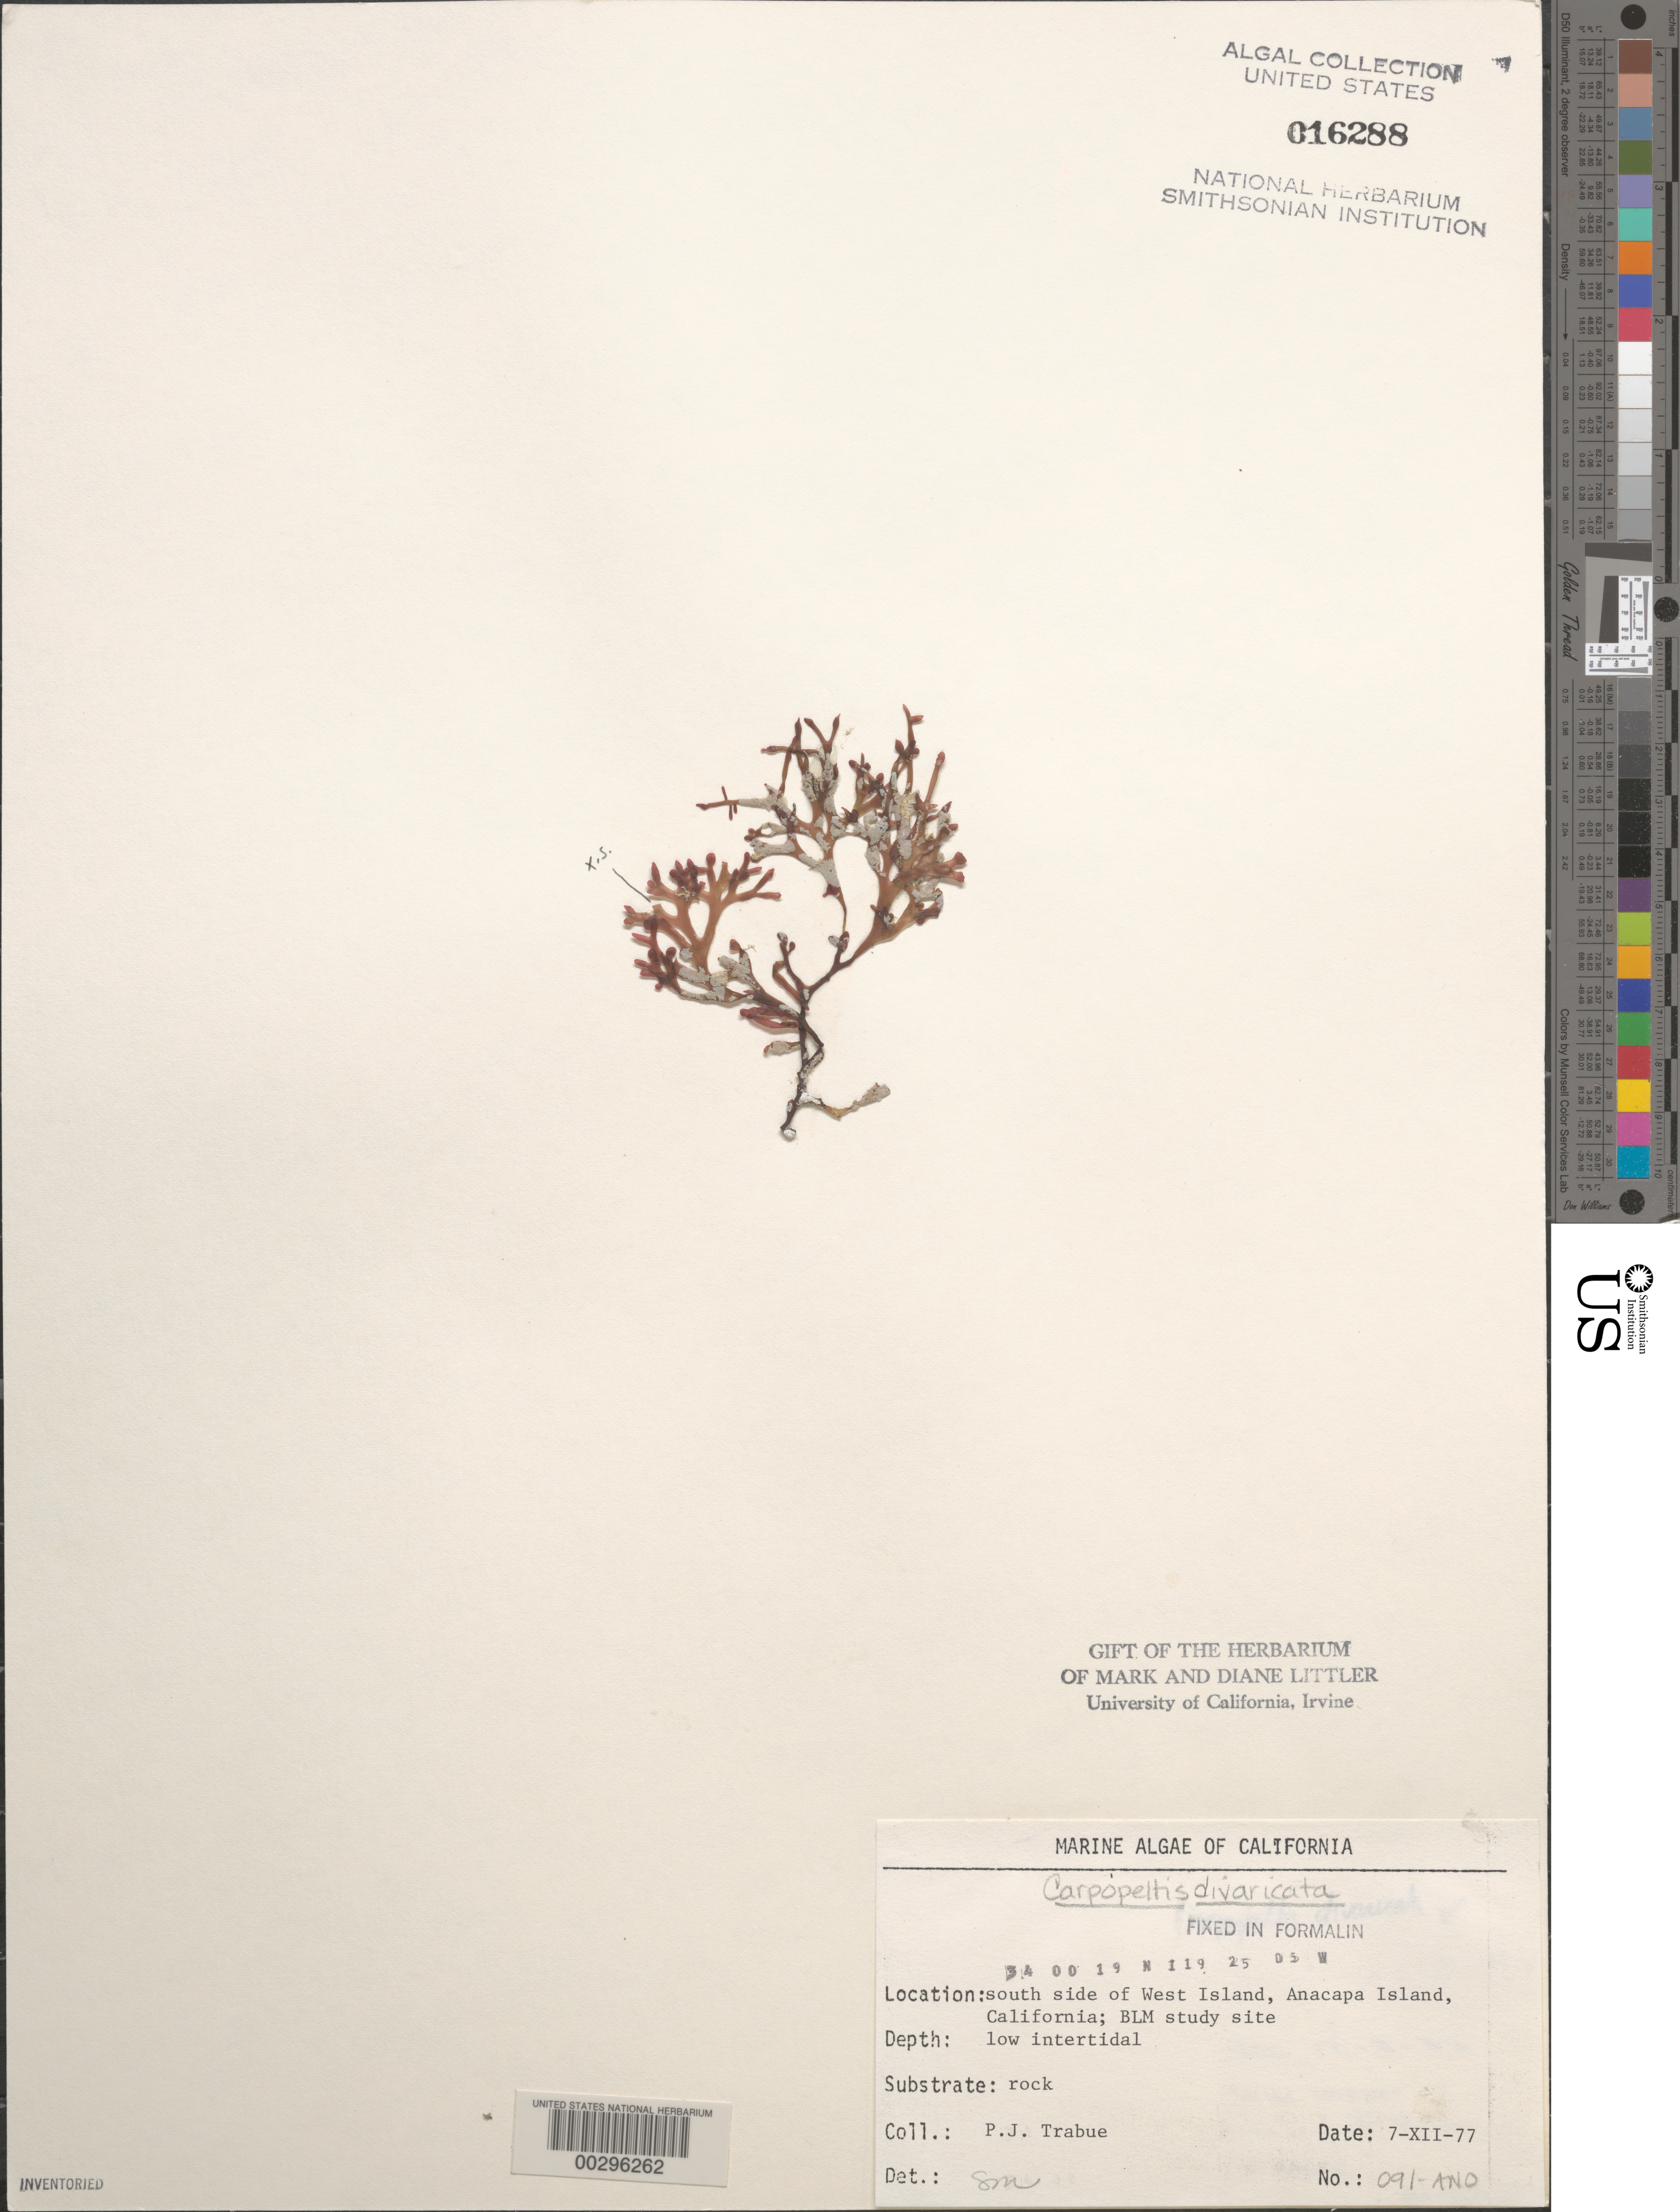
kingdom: Plantae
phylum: Rhodophyta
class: Florideophyceae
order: Halymeniales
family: Halymeniaceae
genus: Grateloupia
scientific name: Grateloupia chiangii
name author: S. Kawaguchi & H.W. Wang in H.W. Wang et al.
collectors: P. J. Trabue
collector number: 091-ANO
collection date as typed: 07 Dec 1977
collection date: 1977-12-07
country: United States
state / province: California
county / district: Ventura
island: Anacapa Island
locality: South side of west island, near Cat Rock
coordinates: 34 00'19"N, 119 25'05"W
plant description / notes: BLM-SOCALBIGHT Rocky Intertidal Survey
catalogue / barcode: US 16288